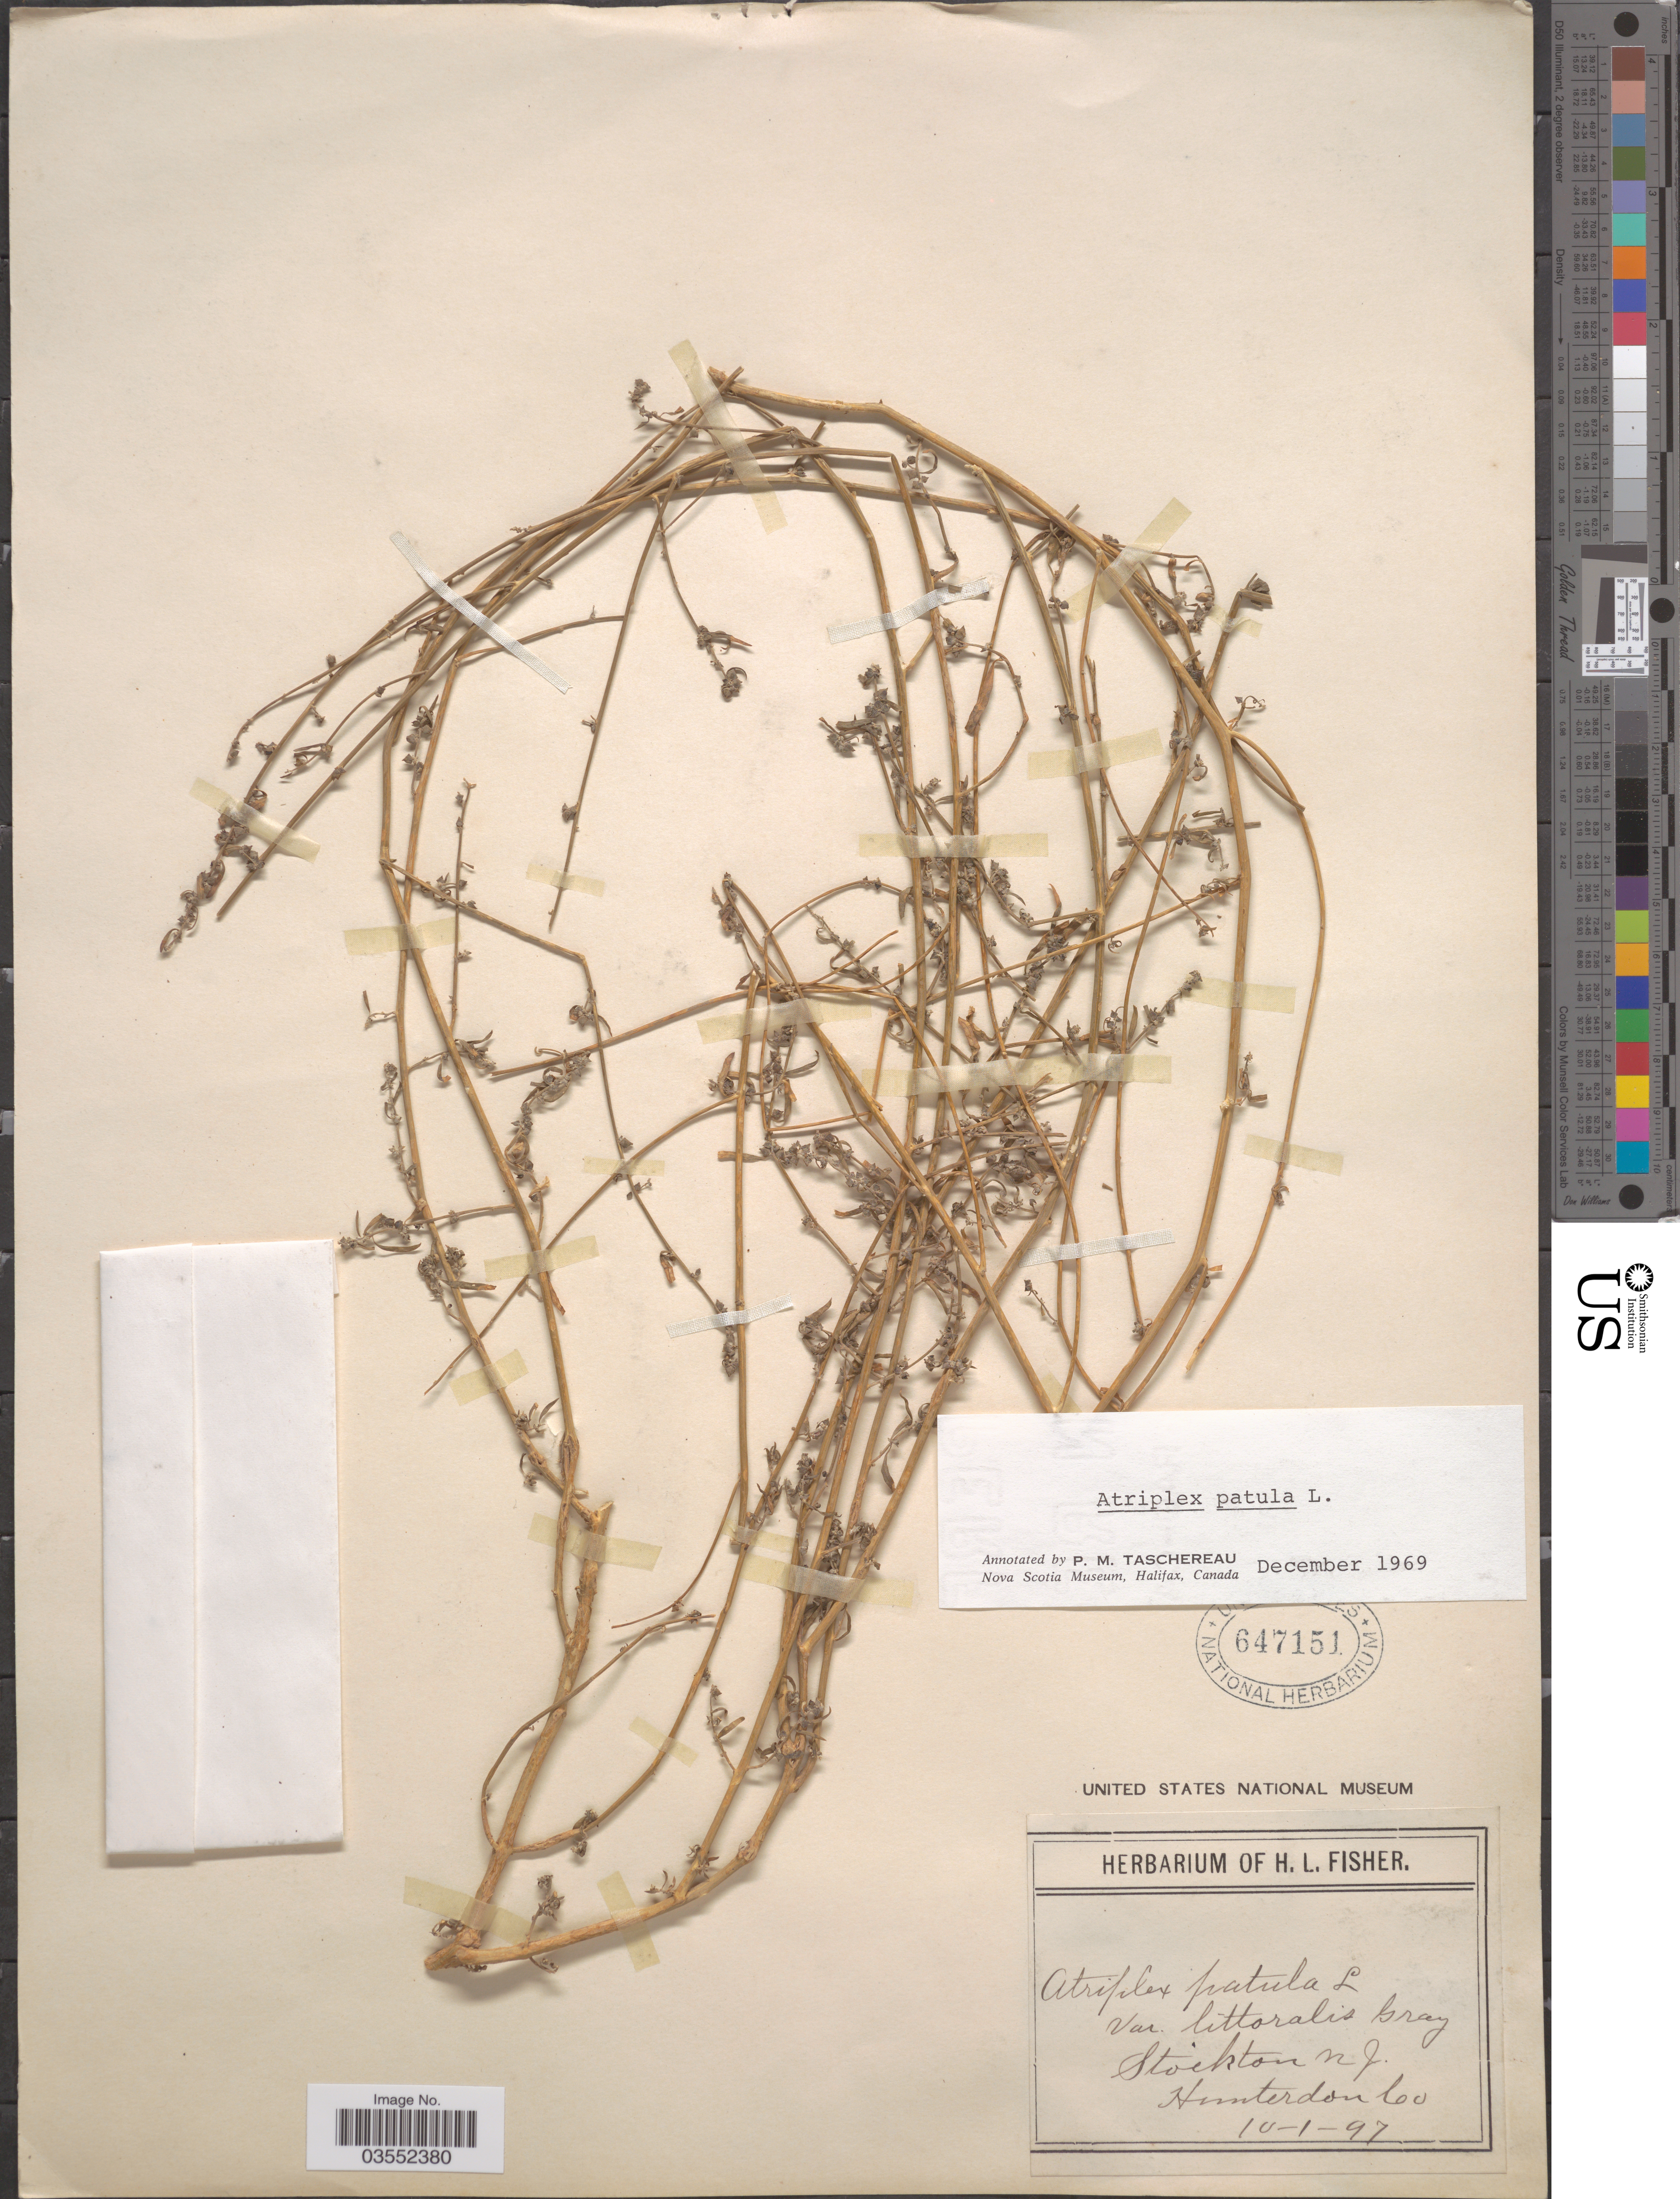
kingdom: Plantae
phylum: Tracheophyta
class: Magnoliopsida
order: Caryophyllales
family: Amaranthaceae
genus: Atriplex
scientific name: Atriplex patula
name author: L.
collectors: ex herb. of H. L. Fisher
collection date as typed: Transcribed d/m/y: 1/10/97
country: United States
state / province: New Jersey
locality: Stockton.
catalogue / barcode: US 647151